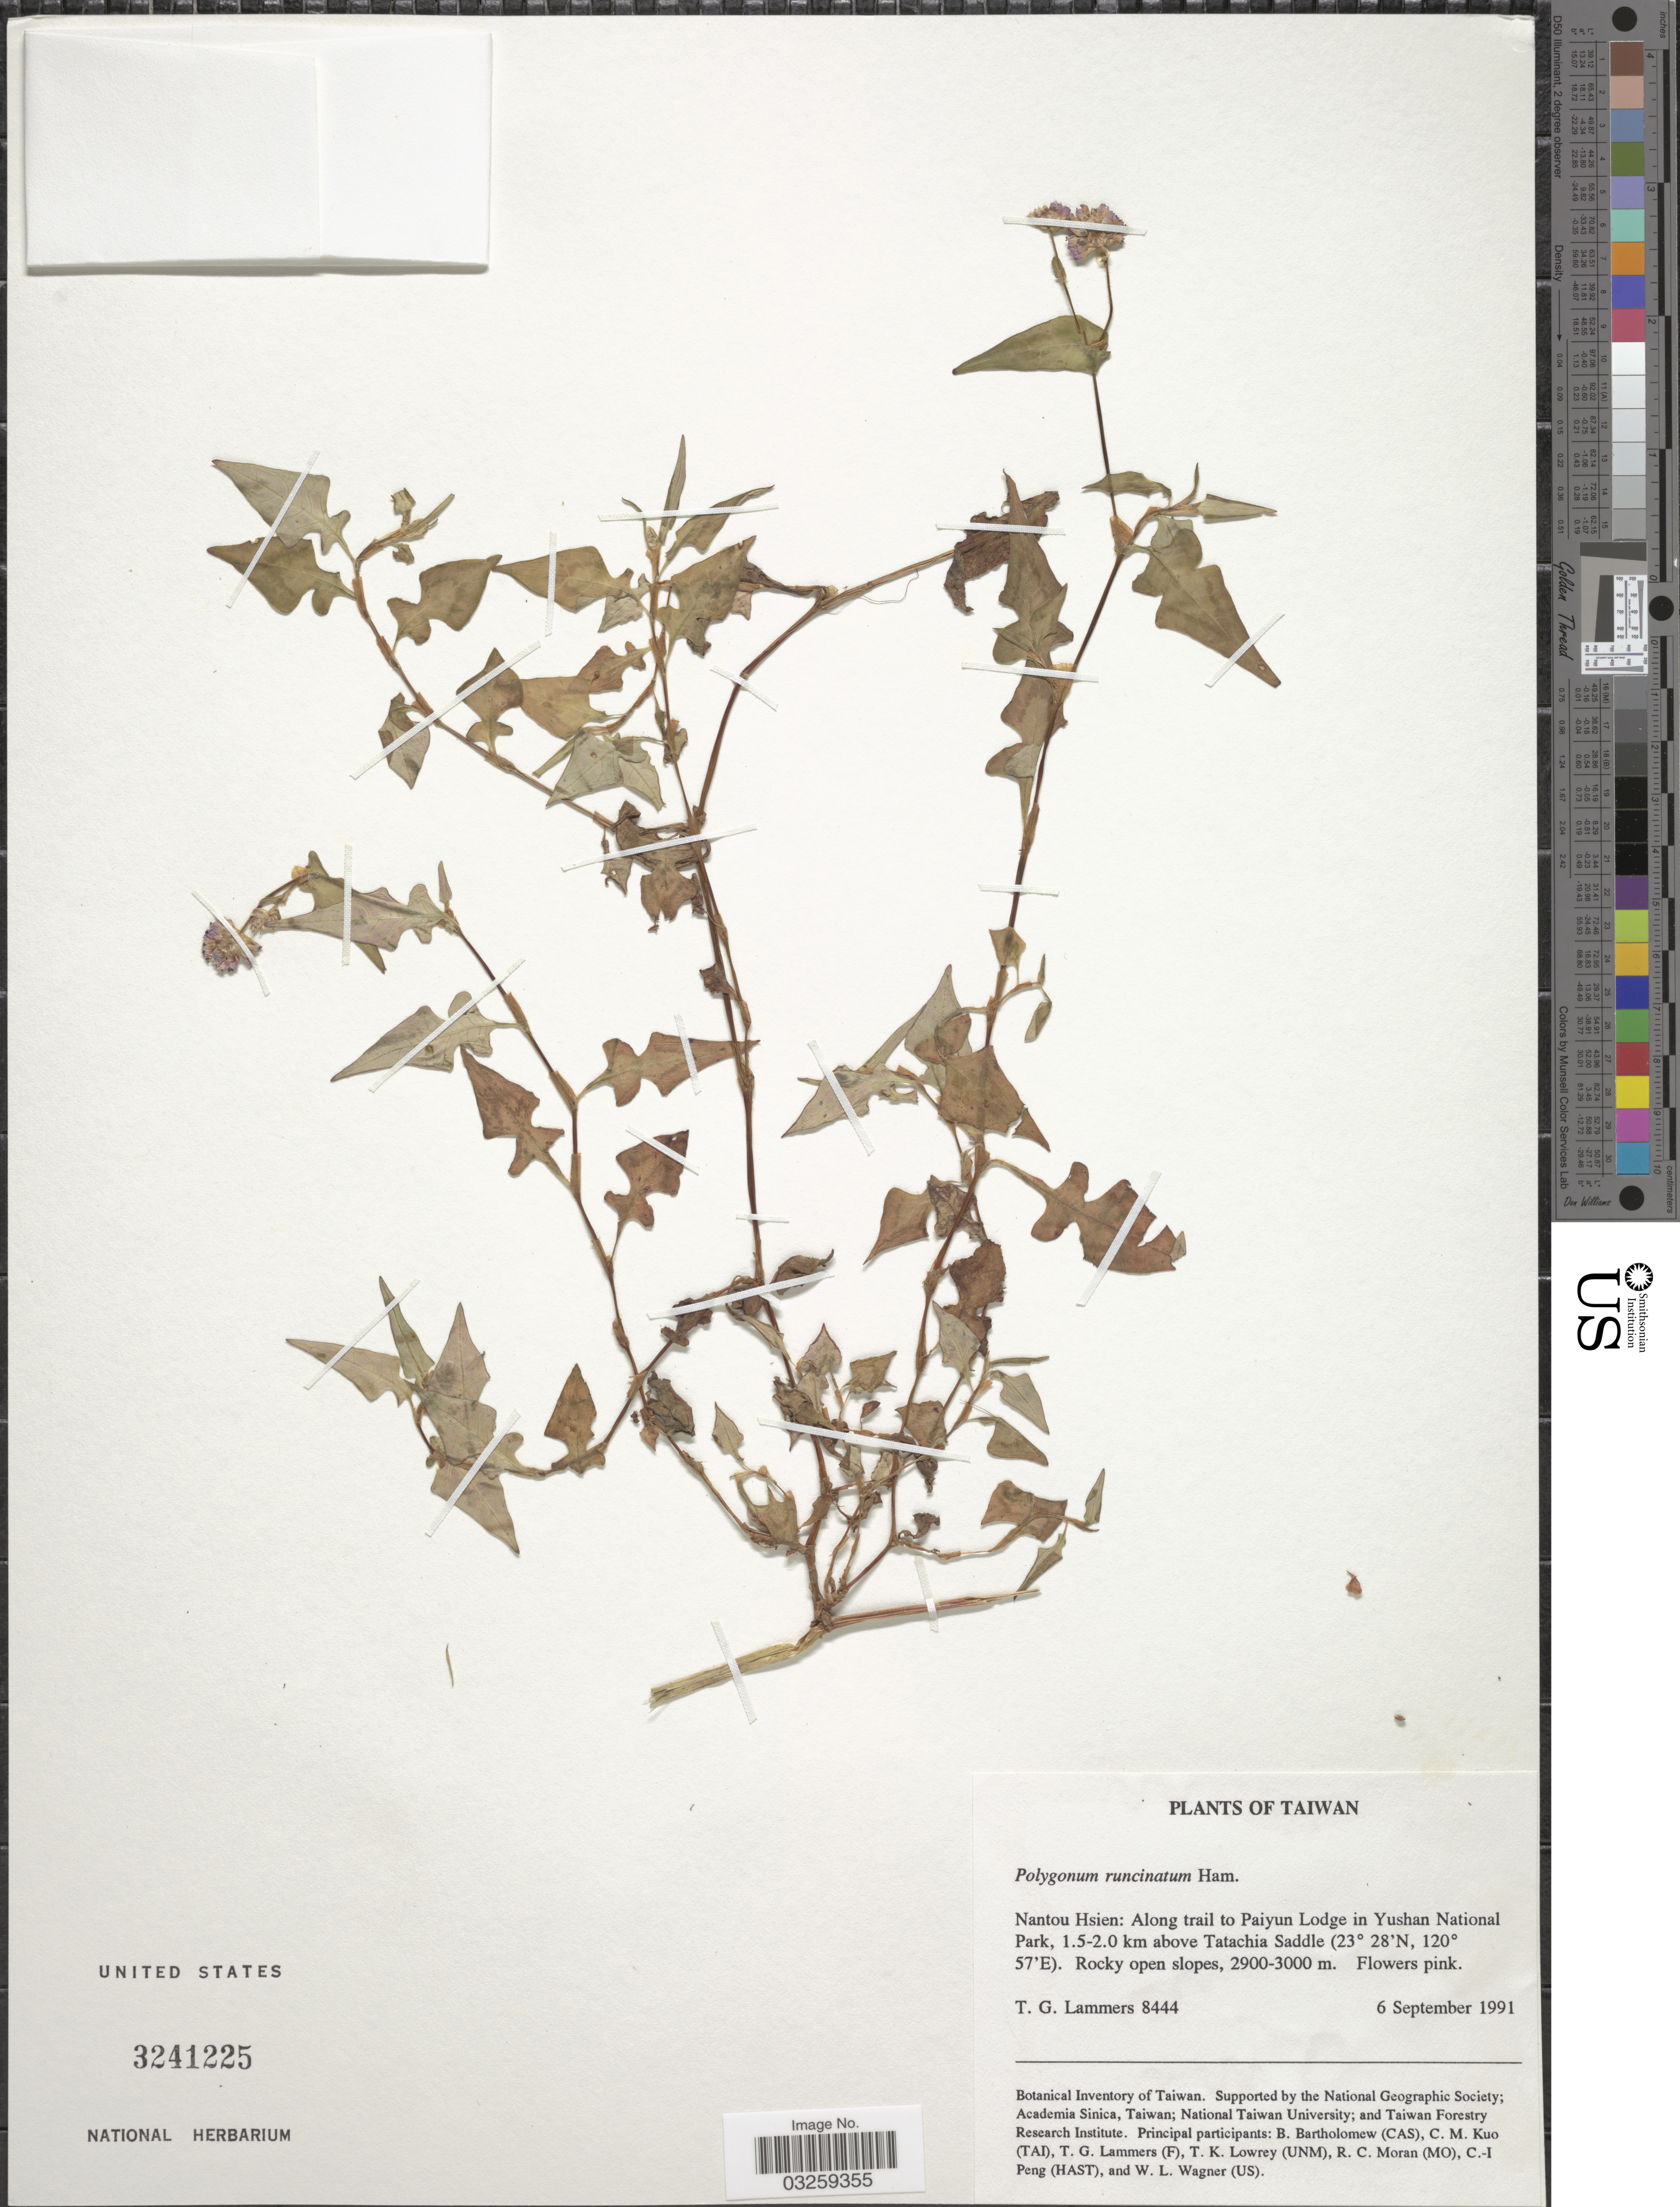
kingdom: Plantae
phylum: Tracheophyta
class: Magnoliopsida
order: Caryophyllales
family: Polygonaceae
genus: Polygonum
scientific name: Polygonum runcinatum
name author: Buch.-Ham. ex D. Don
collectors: T. Lammers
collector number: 8444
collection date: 1991-09-06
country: Taiwan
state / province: Nantou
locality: Nantou Hsien: Along trail to Paiyun Lodge in Yushan National Park, 1.5-2.0 km above Tatachia Saddle.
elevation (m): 2900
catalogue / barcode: US 3241225